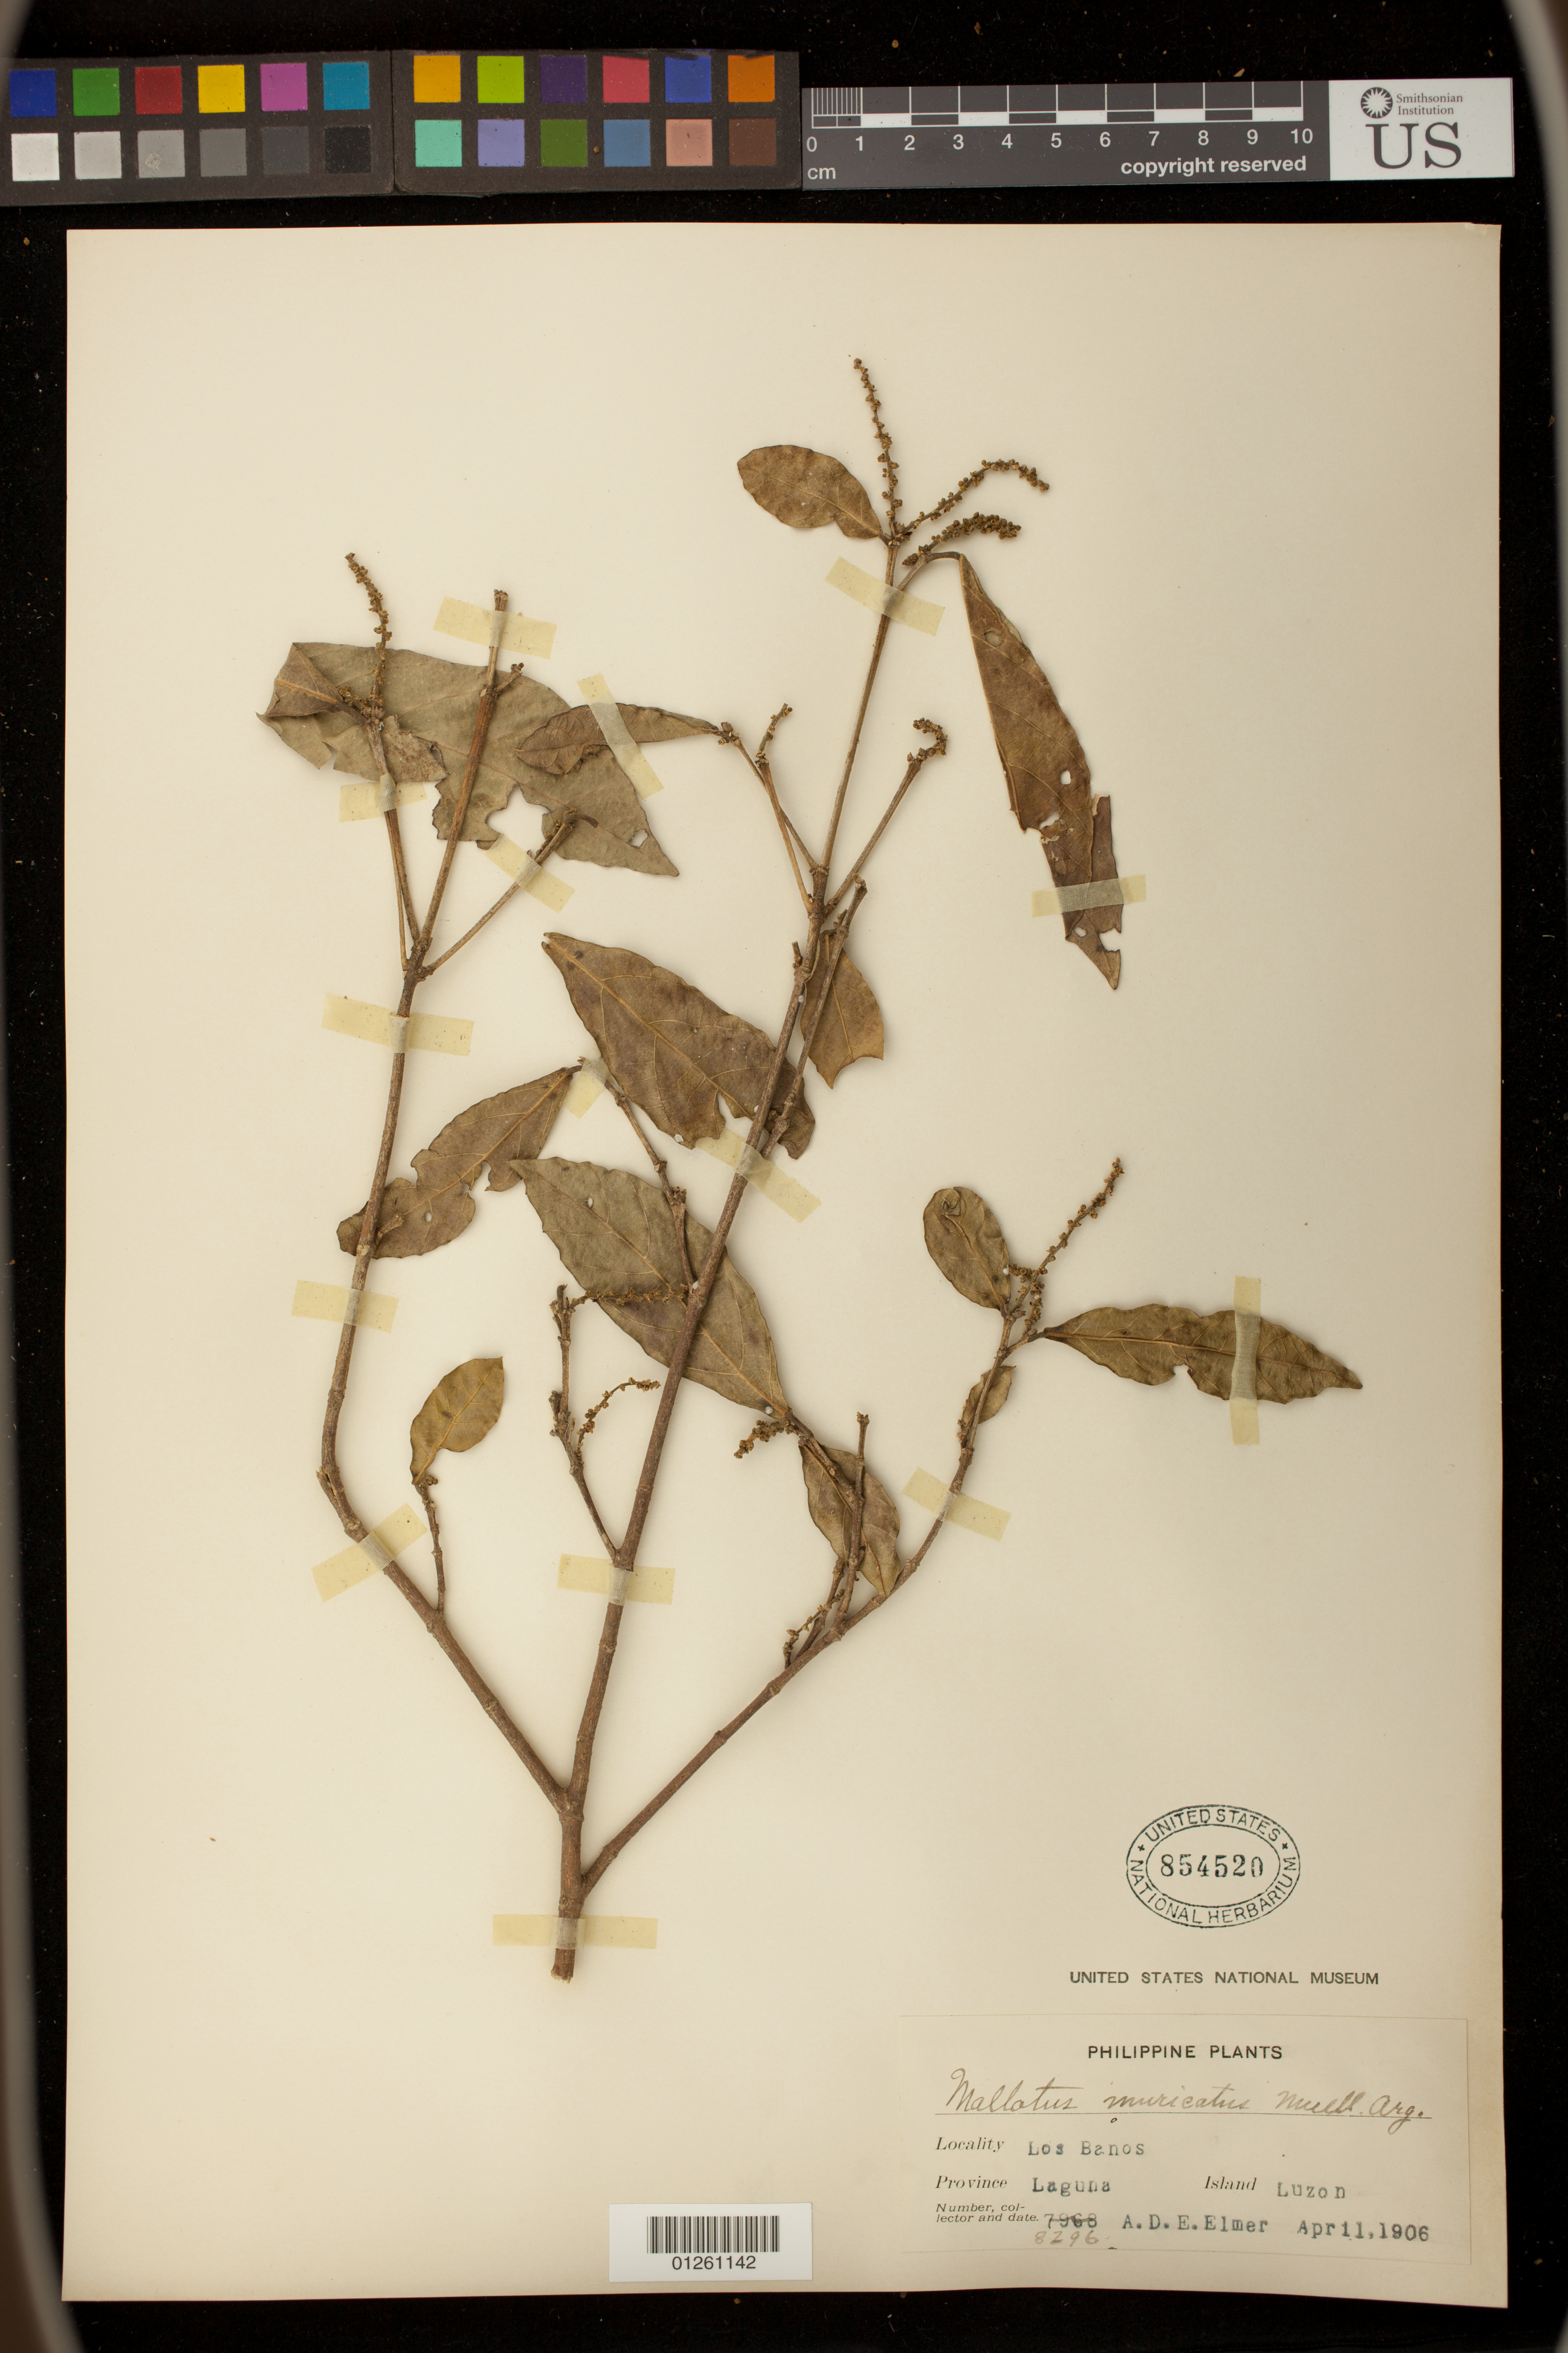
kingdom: Plantae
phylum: Tracheophyta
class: Magnoliopsida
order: Malpighiales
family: Euphorbiaceae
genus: Mallotus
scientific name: Mallotus resinosus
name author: (Blanco) Merr.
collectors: A. D. E. Elmer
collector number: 8296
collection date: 1906-04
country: Philippines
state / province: Calabarzon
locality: Los Banos, Laguna Province, Luzon.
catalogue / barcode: US 854520